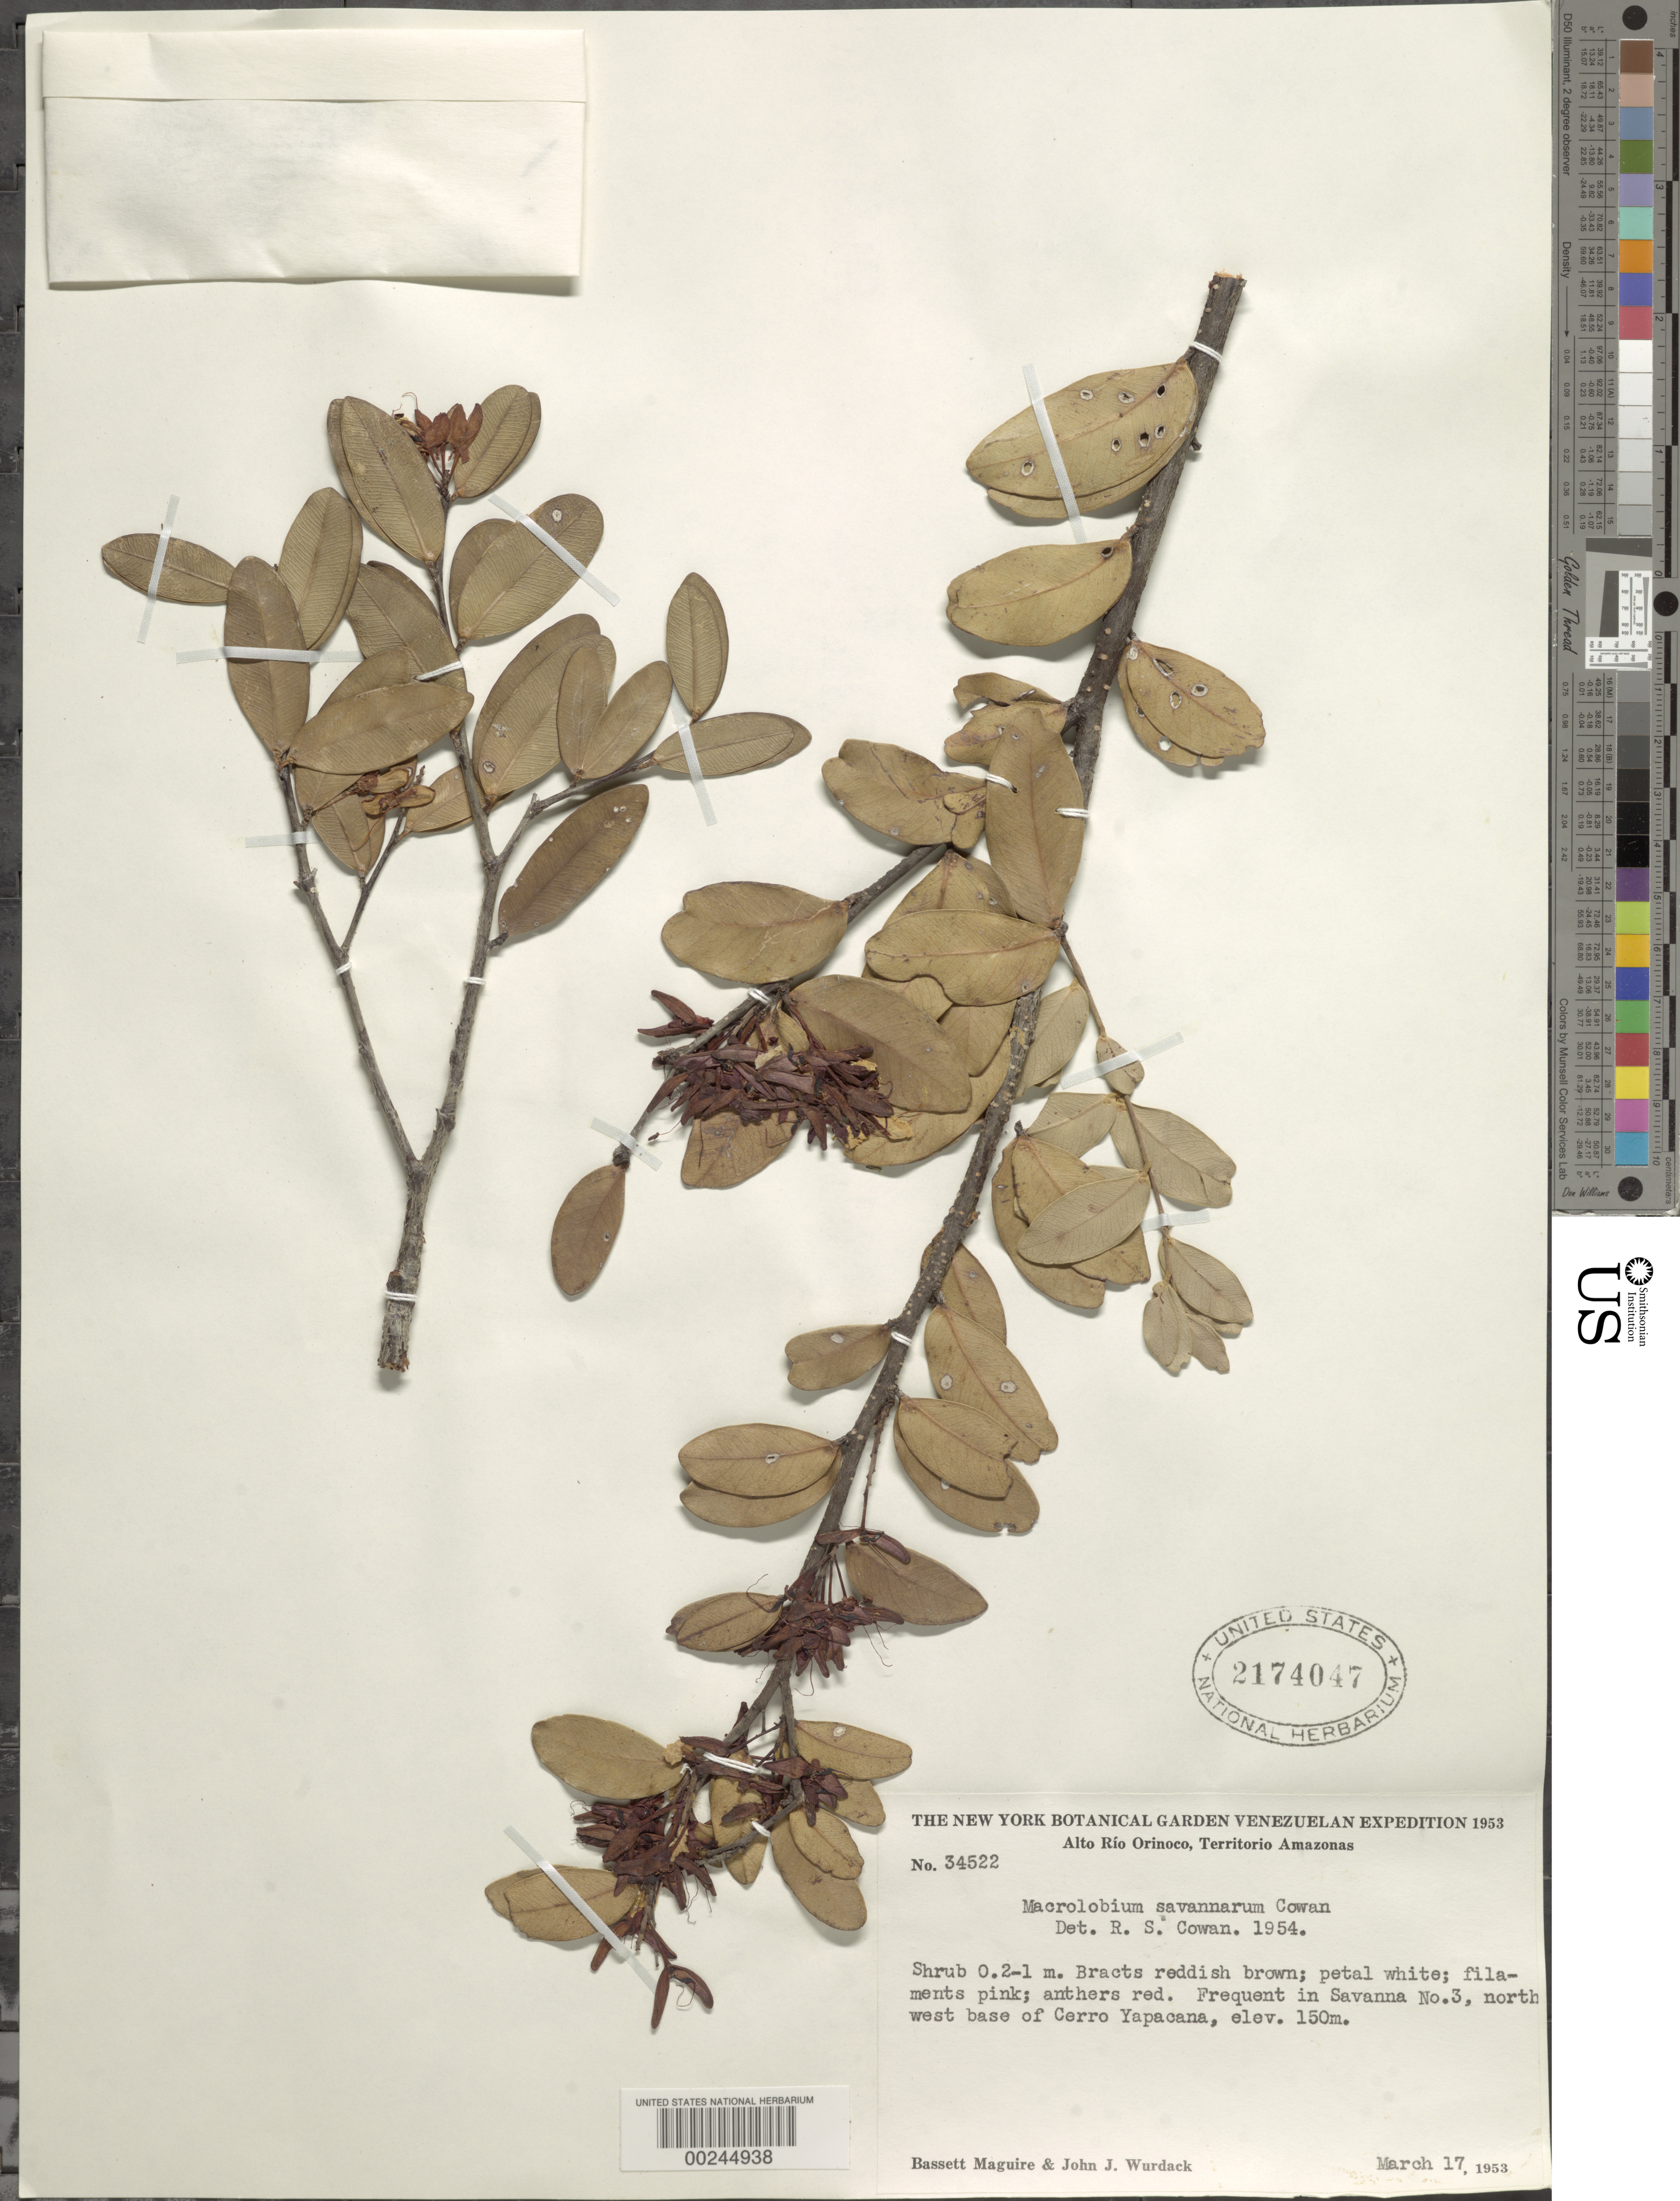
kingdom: Plantae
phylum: Tracheophyta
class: Magnoliopsida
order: Fabales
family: Fabaceae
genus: Macrolobium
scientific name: Macrolobium savannarum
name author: R.S. Cowan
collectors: B. Maguire & J. J. Wurdack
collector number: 34522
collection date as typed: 17 Mar 1953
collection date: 1953-03-17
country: Venezuela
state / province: Amazonas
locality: In savanna #3 at nw base of Cerro Yapacana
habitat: Savanna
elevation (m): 150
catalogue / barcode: US 2174047